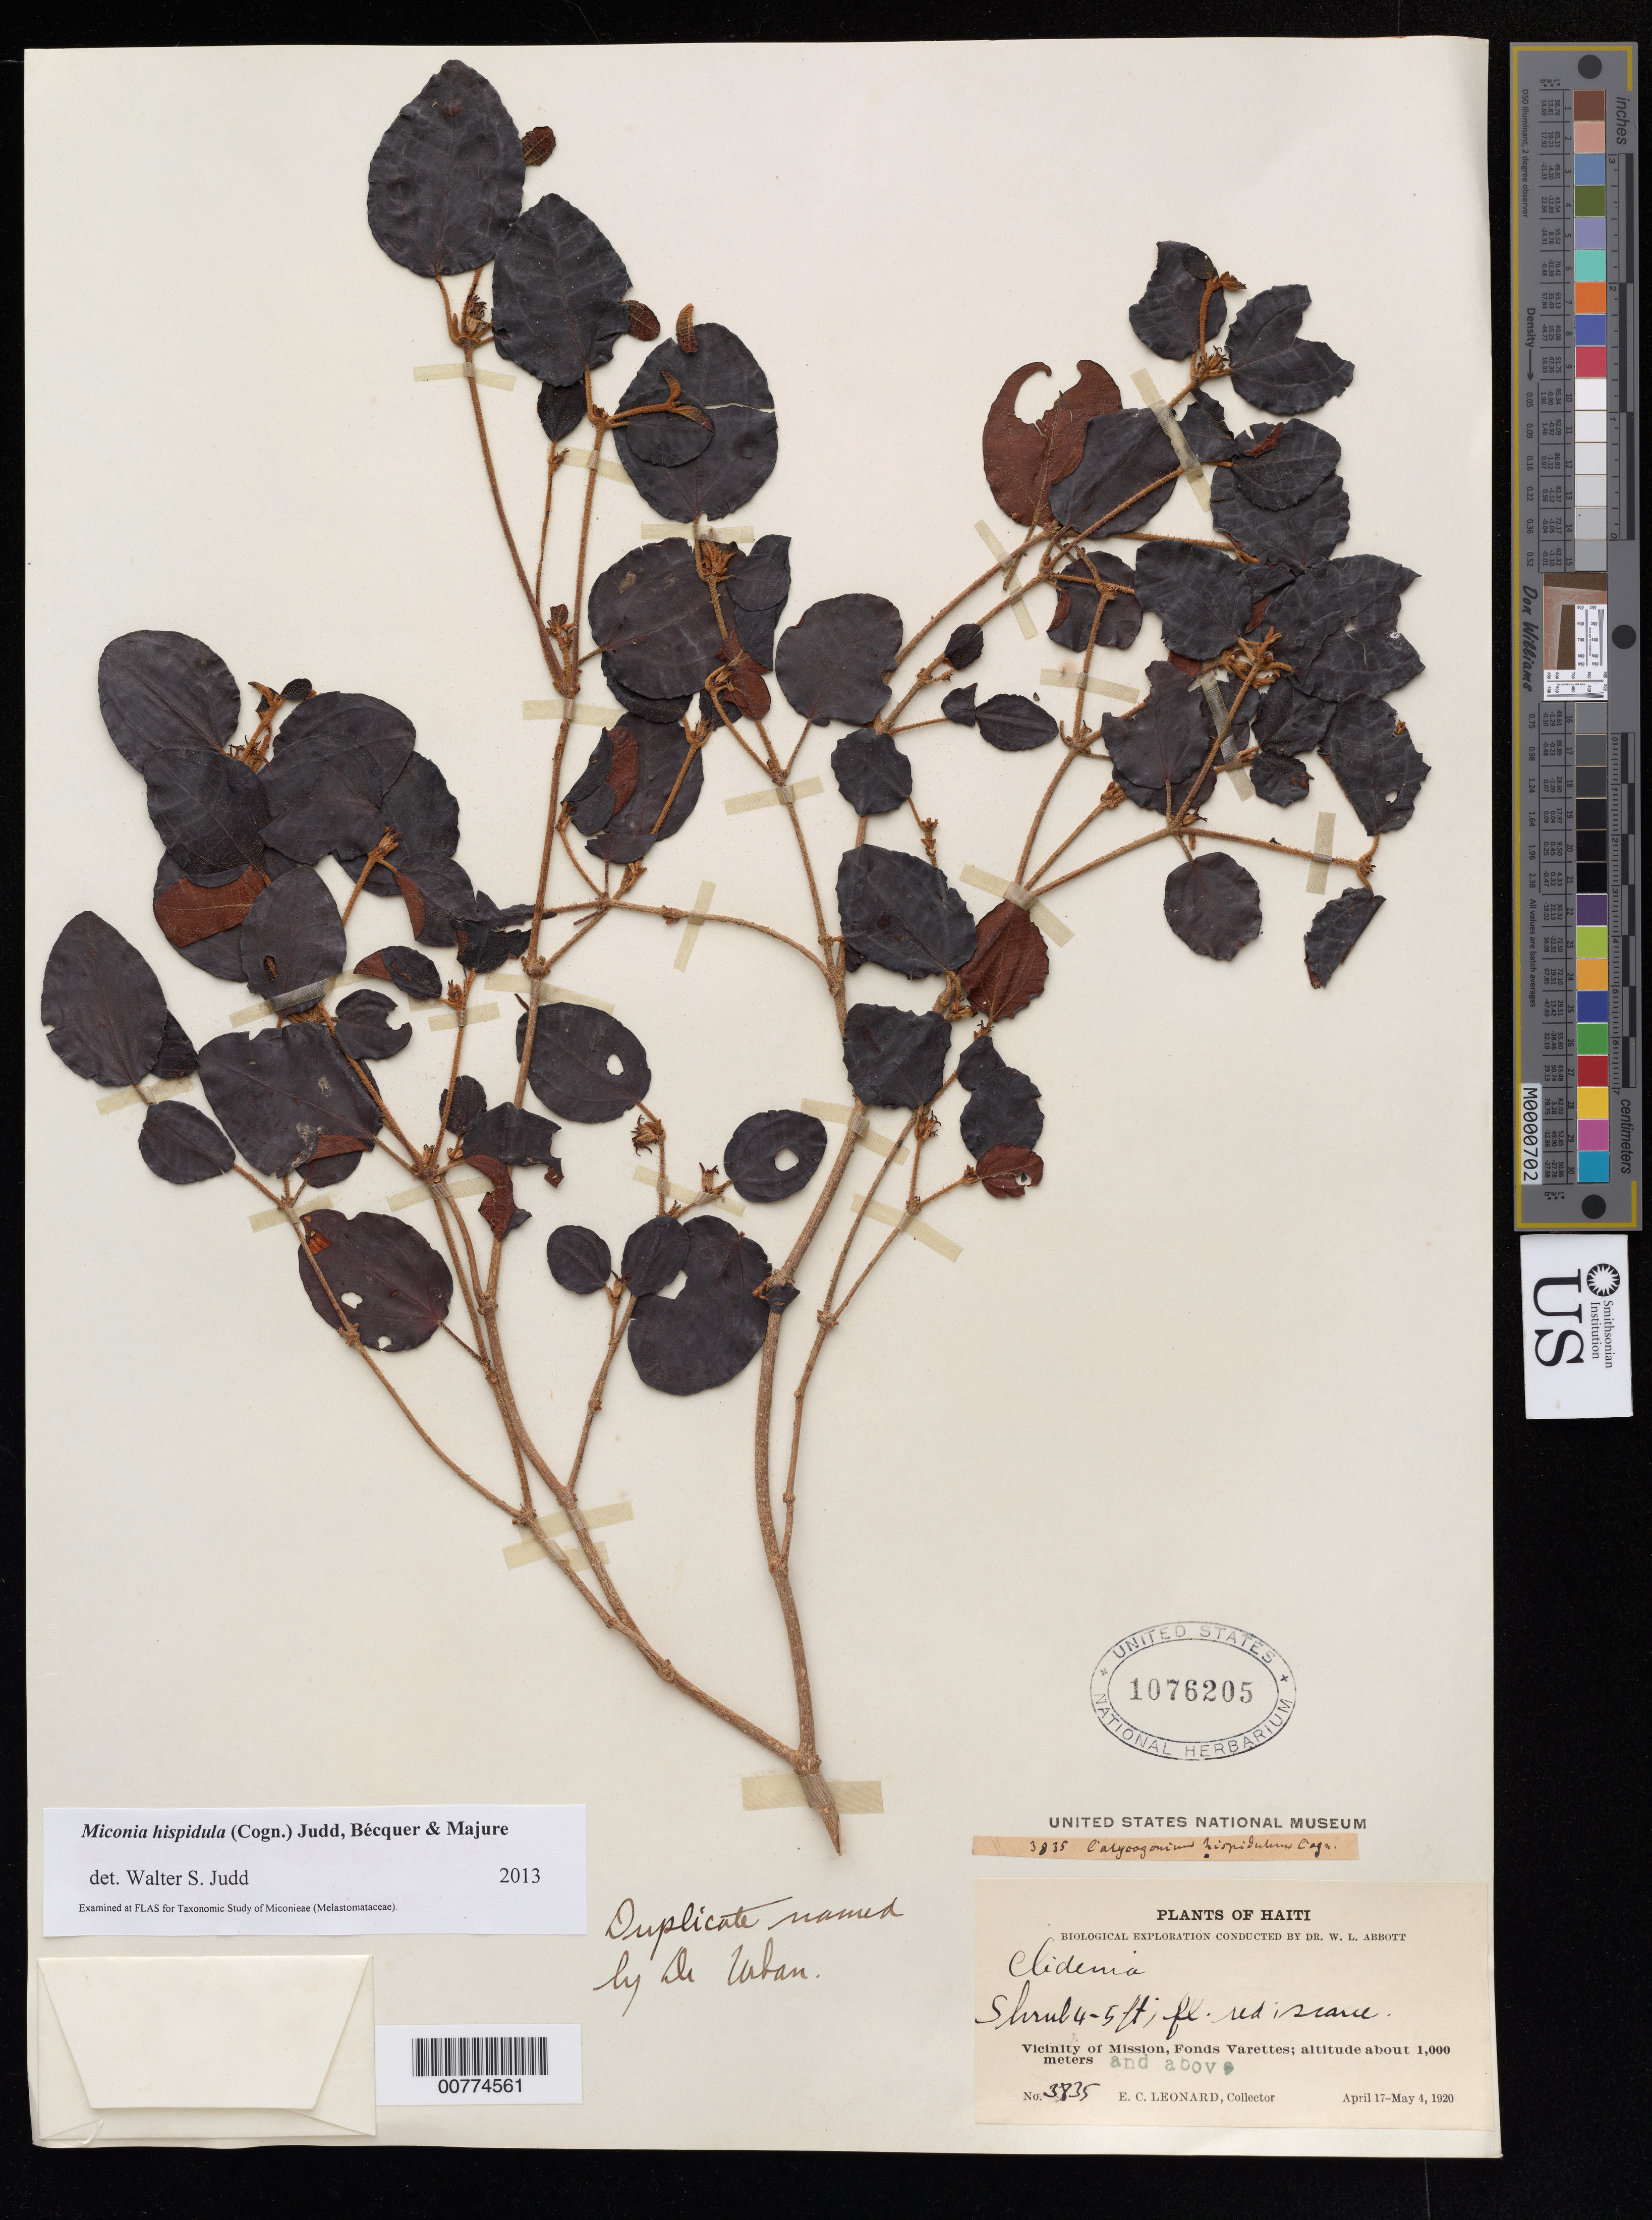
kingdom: Plantae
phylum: Tracheophyta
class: Magnoliopsida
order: Myrtales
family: Melastomataceae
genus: Miconia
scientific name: Miconia hispidula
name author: (Cogn.) Judd et al.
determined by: Judd, Walter S.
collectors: E. C. Leonard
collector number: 3835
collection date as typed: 17 Apr 1920 04 May 1920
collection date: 1920-04-17/1920-05-04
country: Haiti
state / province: Ouest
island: Hispaniola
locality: Fonds Varettes, vicinity of Mission.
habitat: Scarce.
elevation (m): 1000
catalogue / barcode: US 1076205